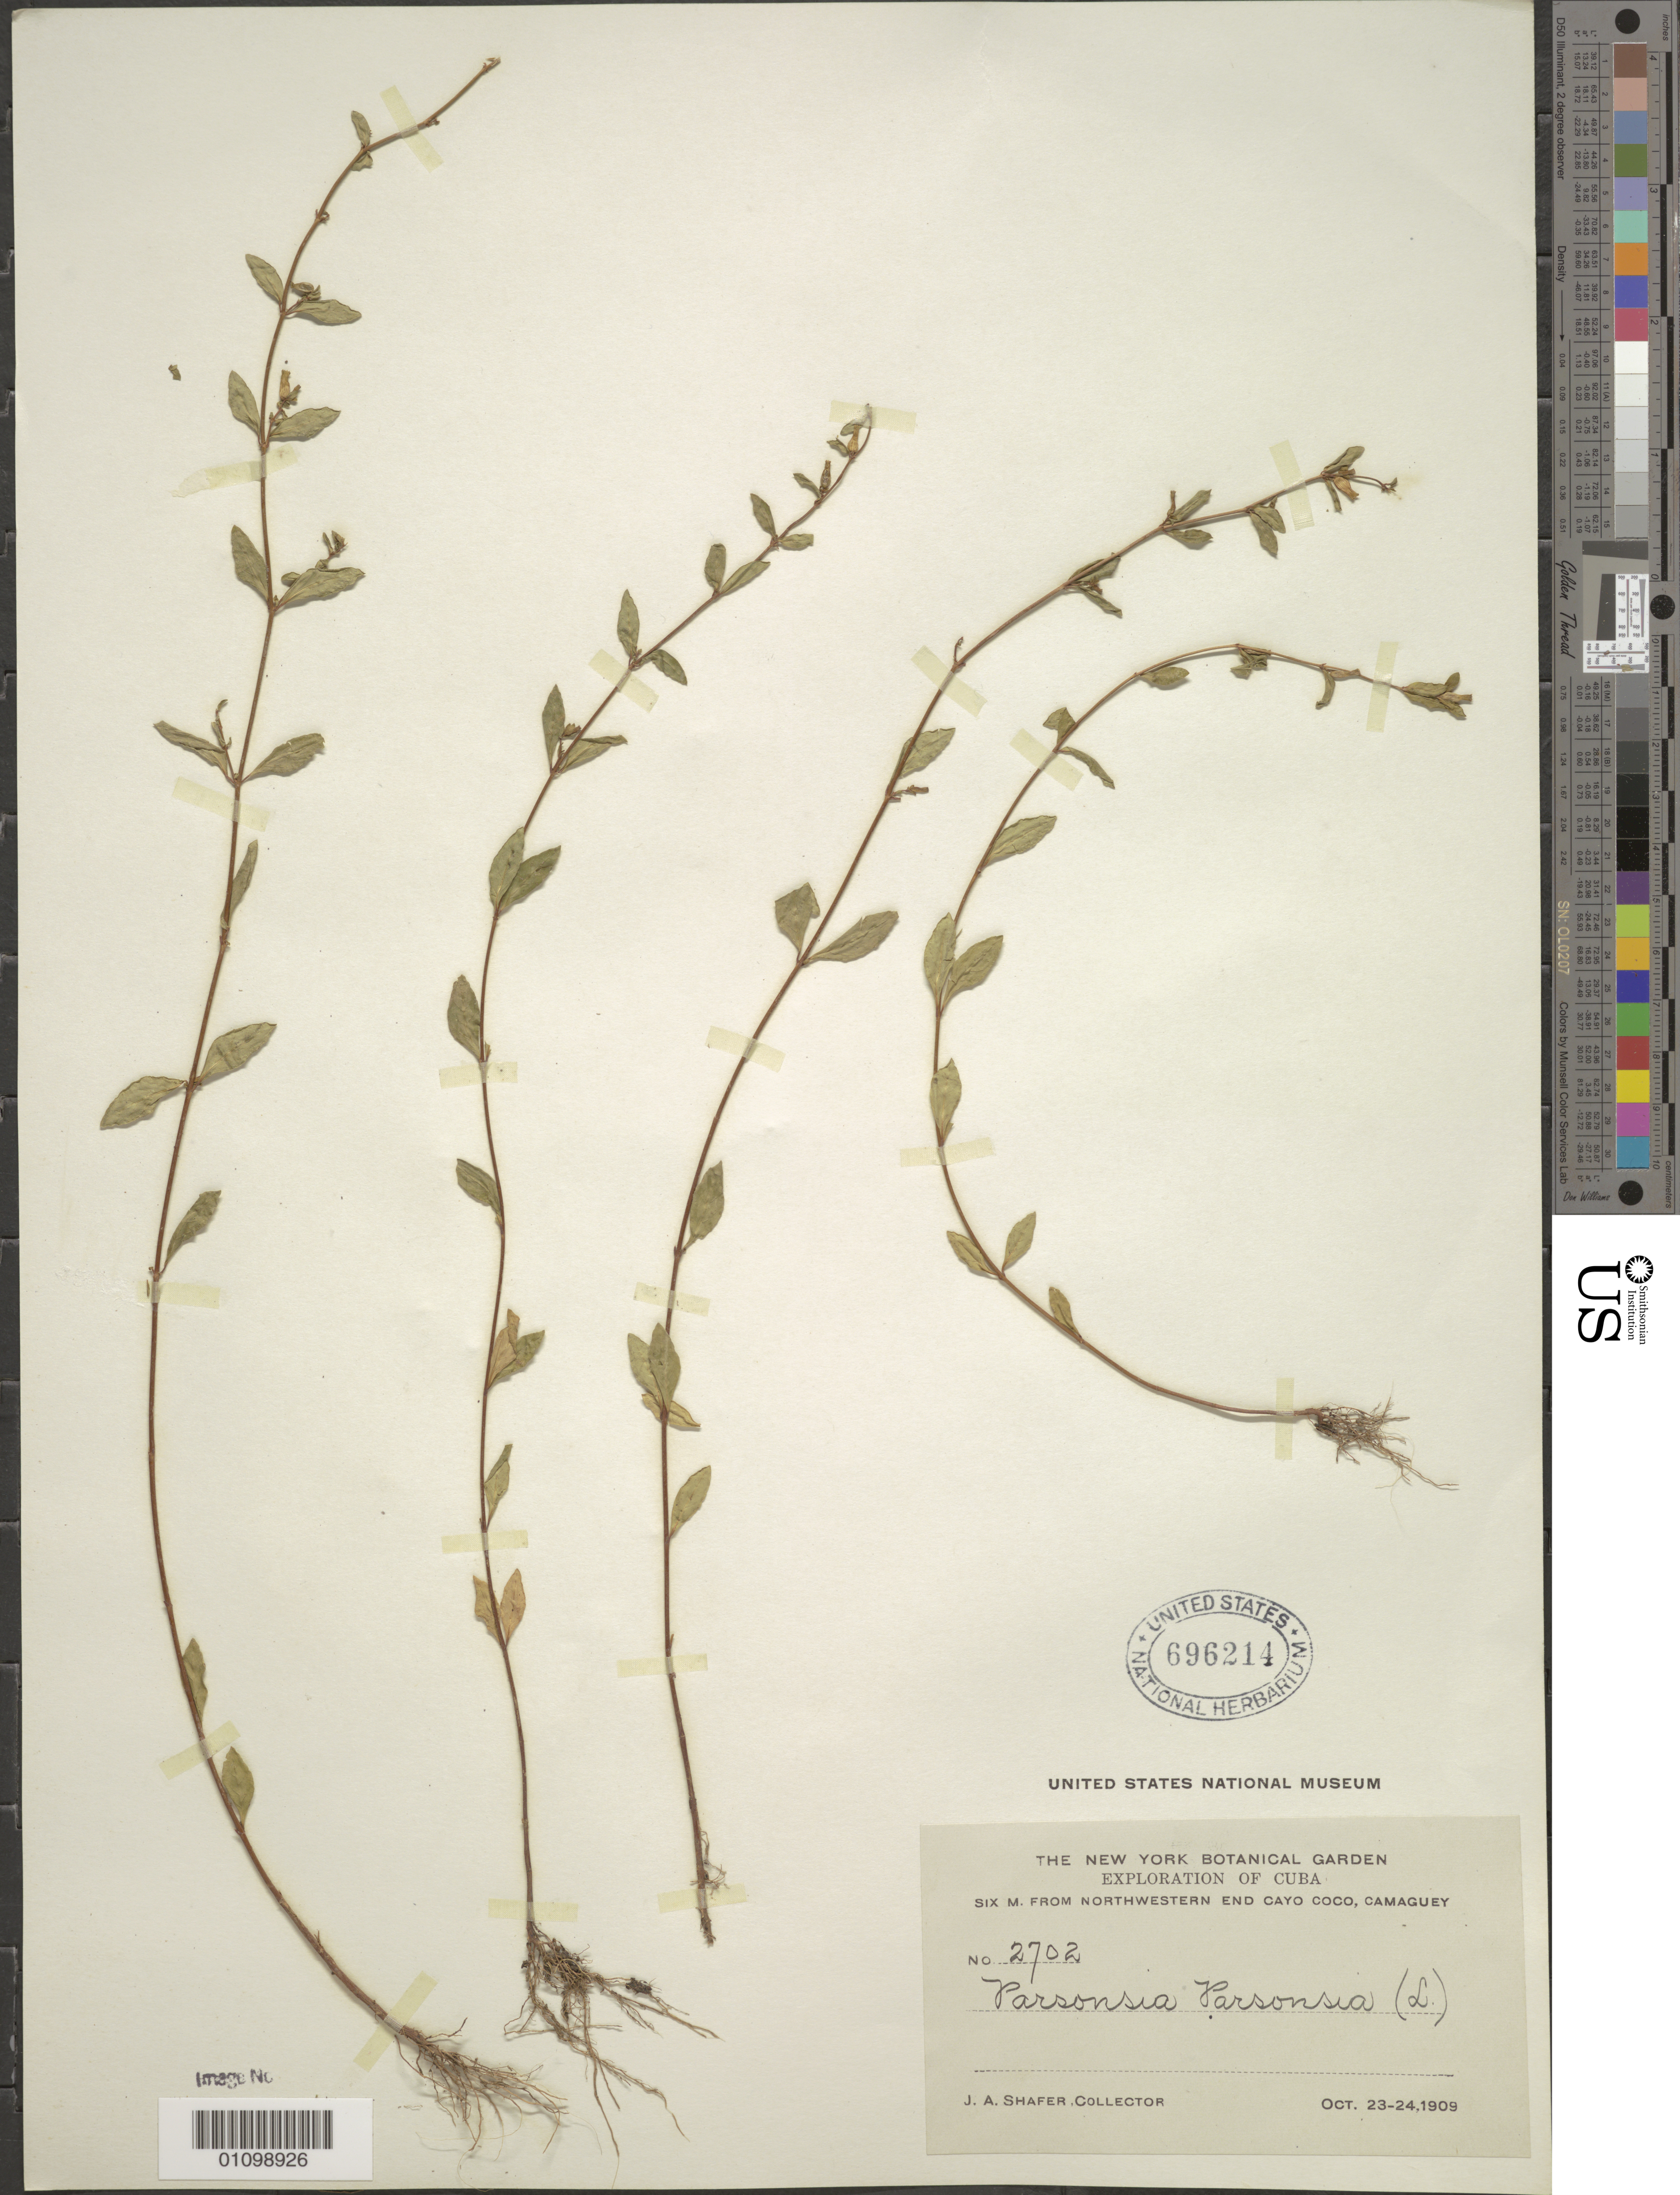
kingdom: Plantae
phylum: Tracheophyta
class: Magnoliopsida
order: Myrtales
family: Lythraceae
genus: Cuphea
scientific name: Cuphea parsonsia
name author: (L.) R. Br. ex Steud.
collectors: J. A. Shafer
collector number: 2702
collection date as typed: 23 Oct 1909 and 24 Oct 1909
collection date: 1909-10-23,1909-10-24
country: Cuba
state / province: Camagüey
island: Cuba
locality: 6 miles from NW end Cayo Coco, Camaguey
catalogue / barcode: US 696214